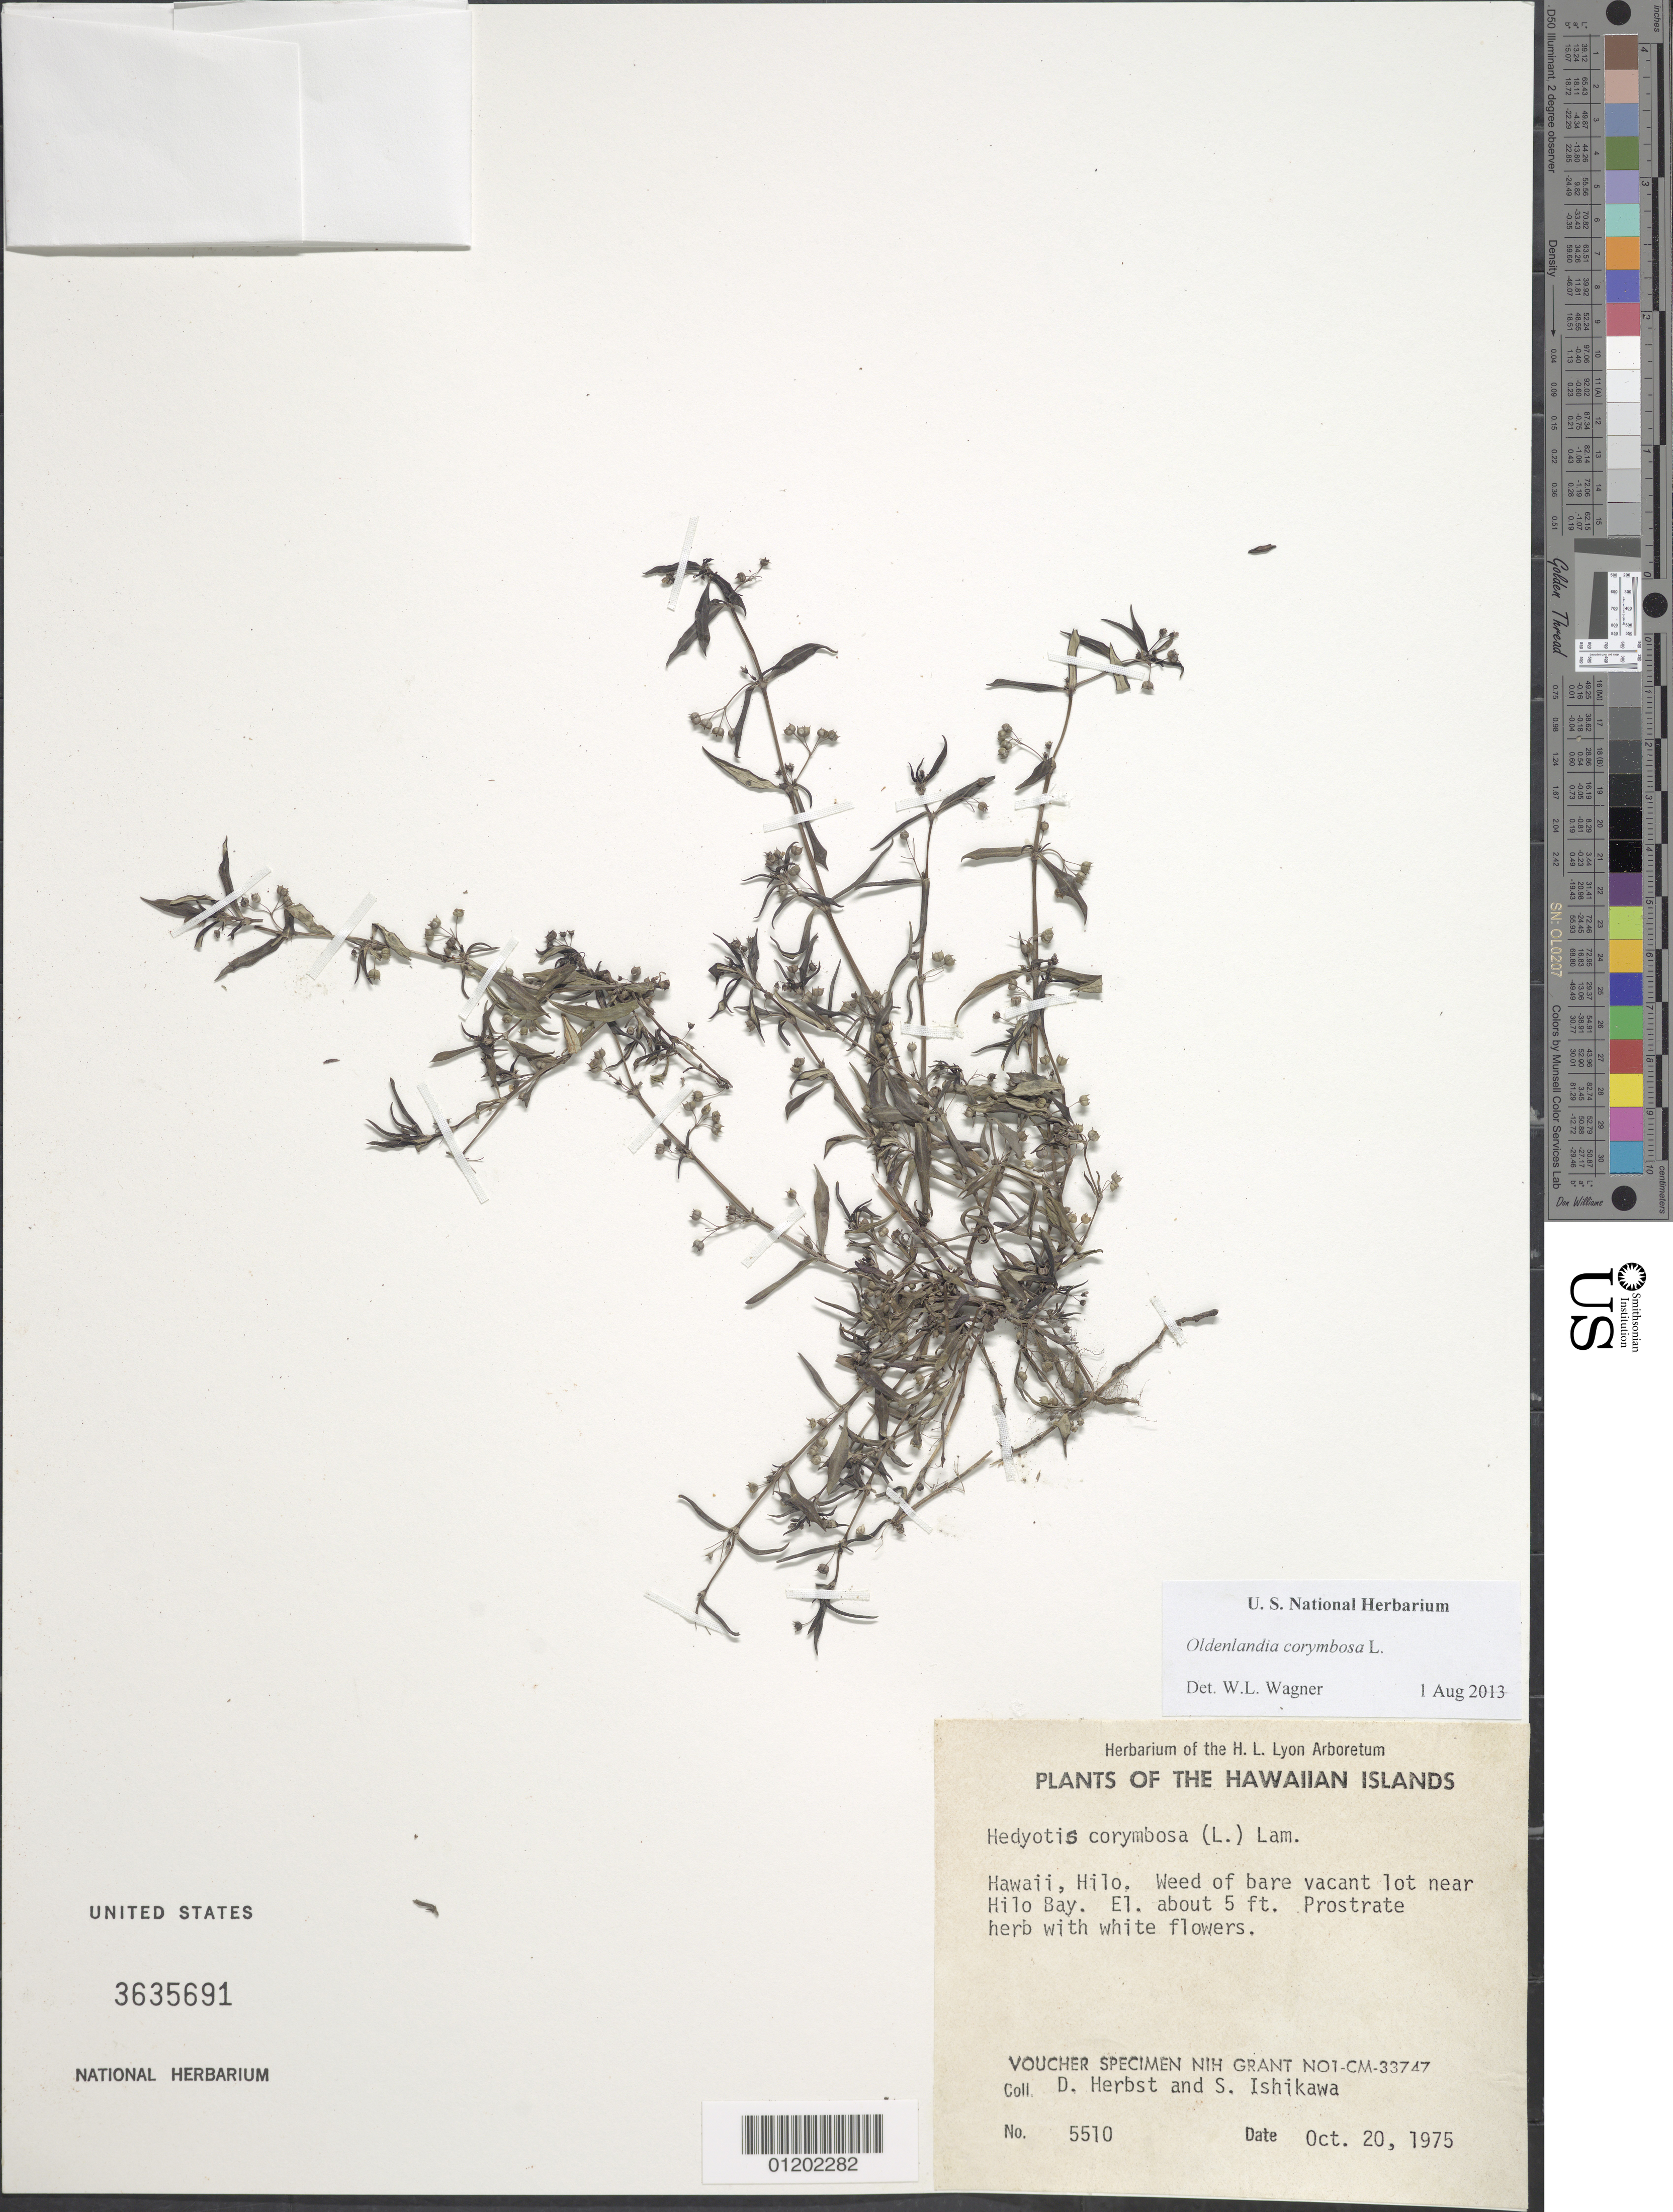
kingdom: Plantae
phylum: Tracheophyta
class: Magnoliopsida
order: Gentianales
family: Rubiaceae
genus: Oldenlandia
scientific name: Oldenlandia corymbosa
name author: L.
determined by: Wagner, W. L., (BOT), Smithsonian Institution - National Museum of Natural History (UNITED STATES)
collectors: D. R. Herbst & G. Spence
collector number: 5510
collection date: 1975-10-20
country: United States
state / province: Hawaii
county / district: Hawaii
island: Hawaii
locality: Hilo, vacant lot near Hilo Bay.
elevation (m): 2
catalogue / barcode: US 3635691